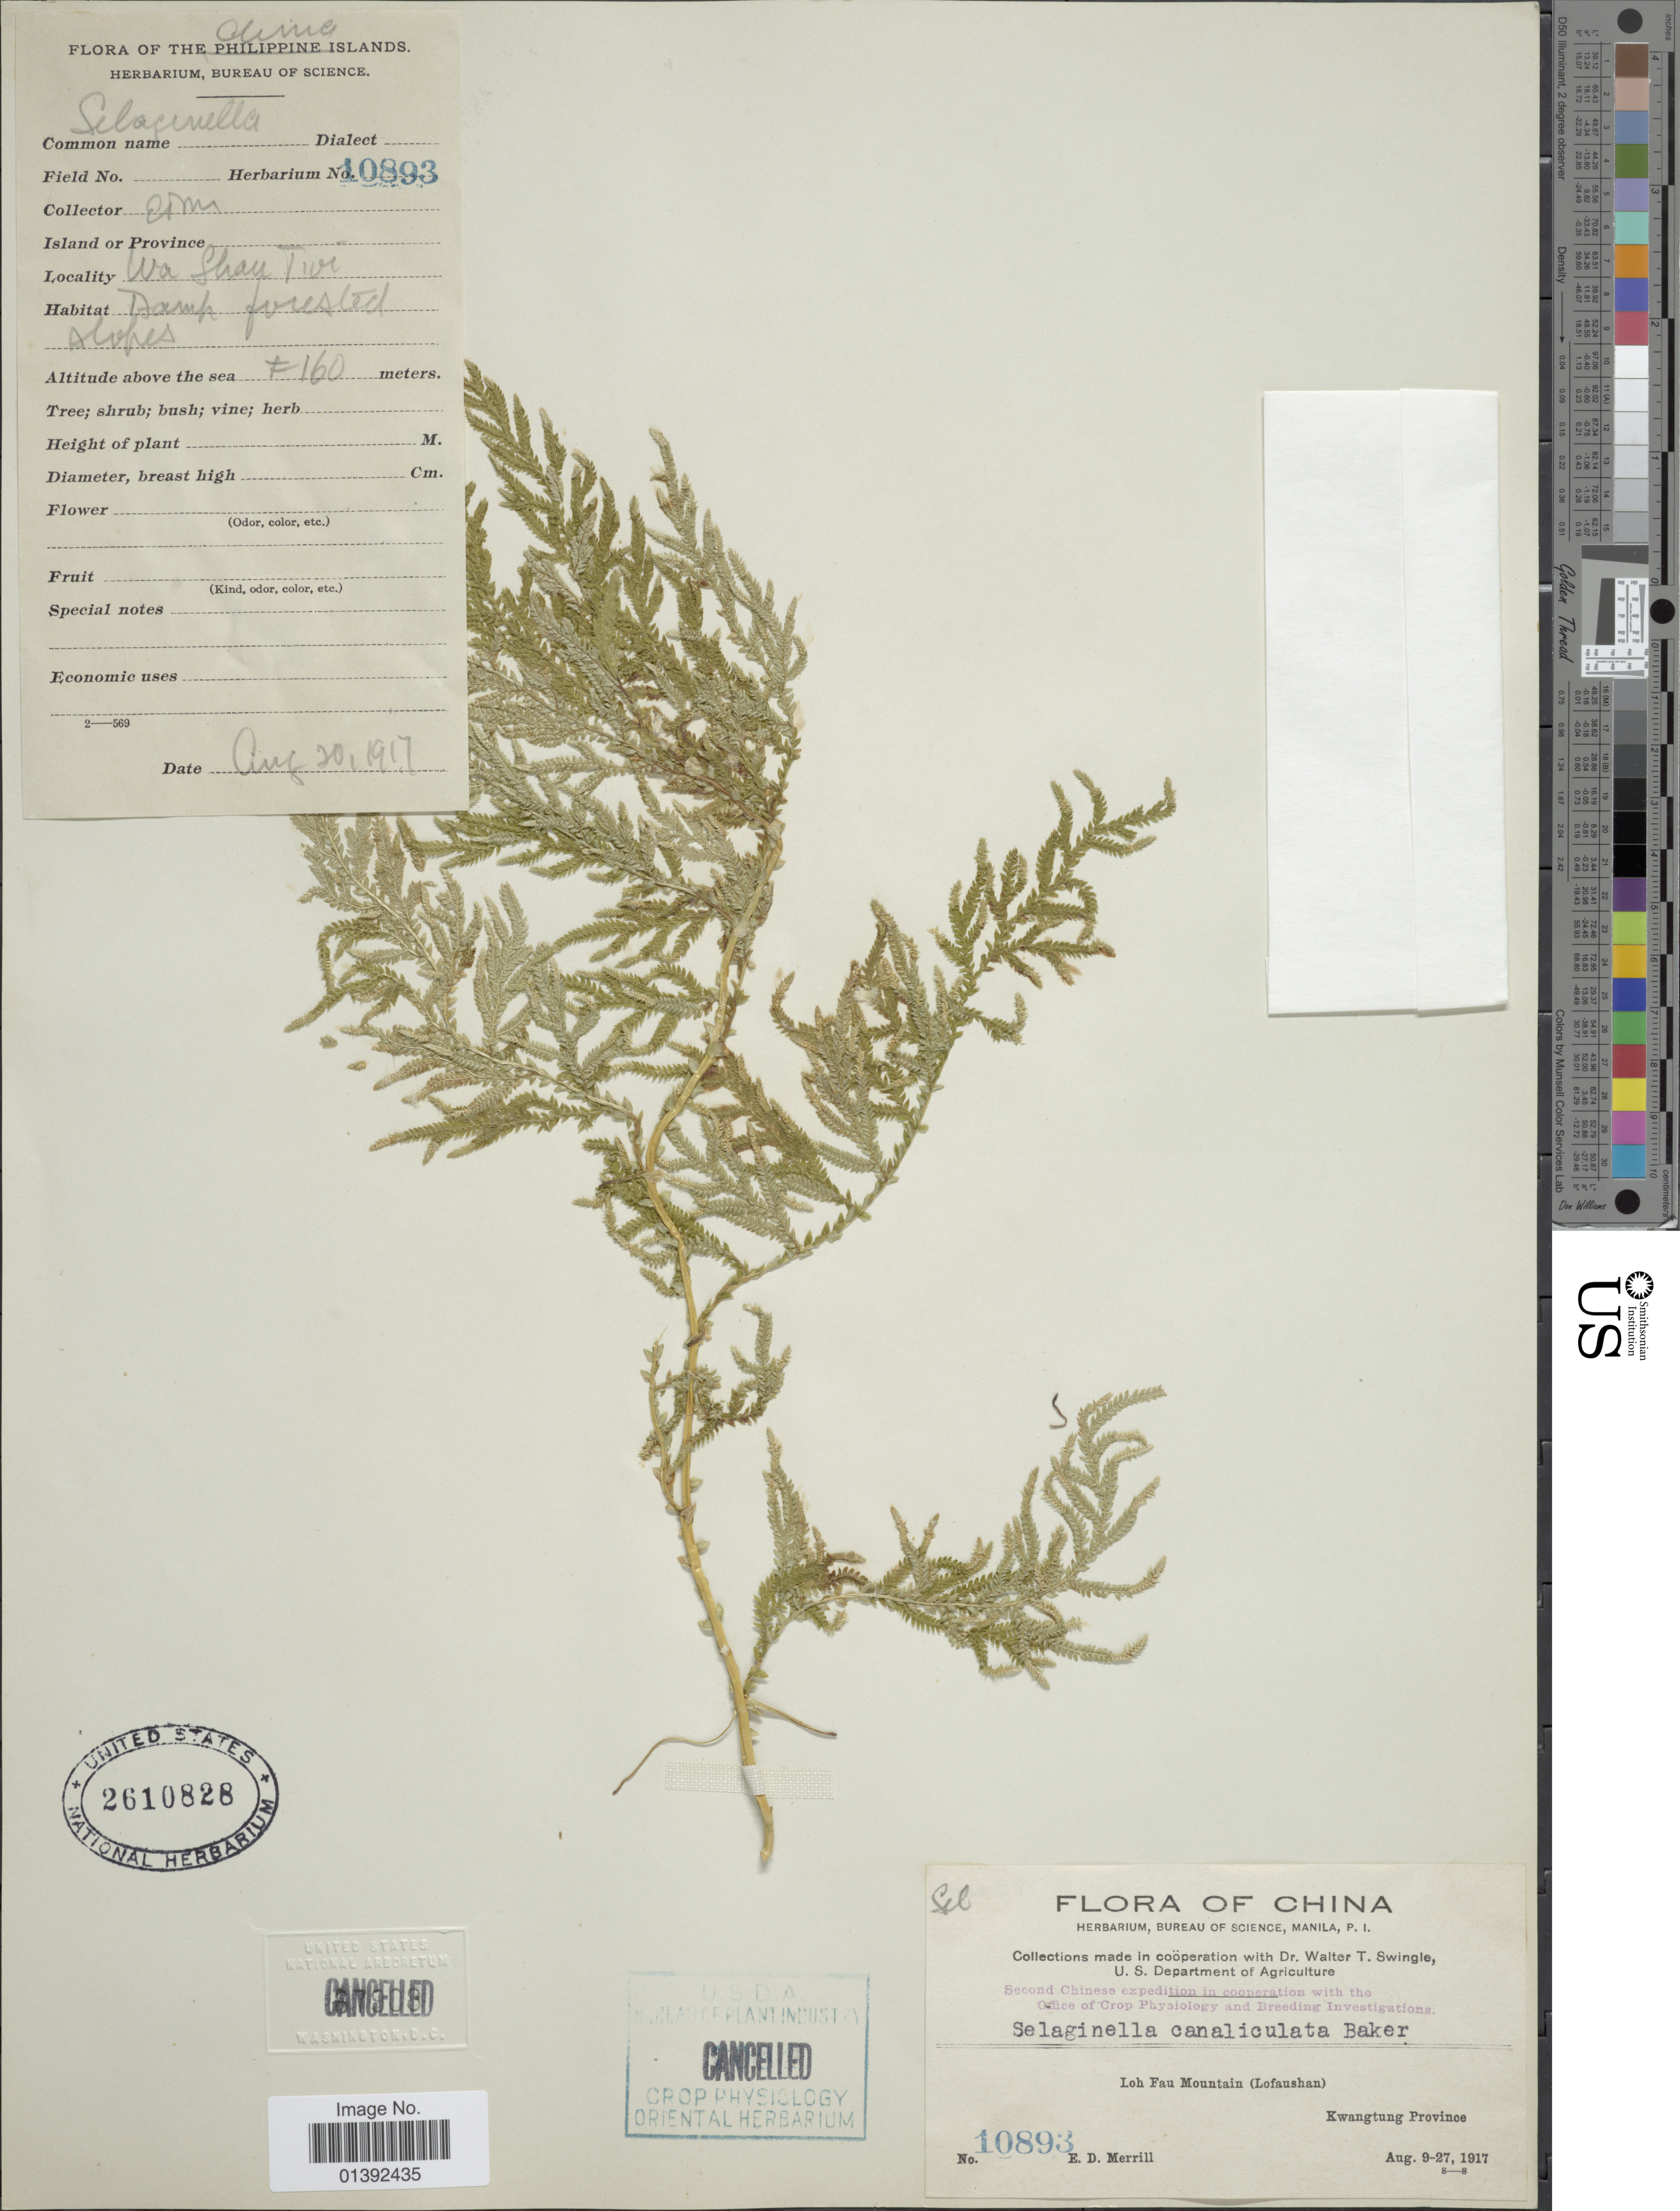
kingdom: Plantae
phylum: Tracheophyta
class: Lycopodiopsida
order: Selaginellales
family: Selaginellaceae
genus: Selaginella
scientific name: Selaginella sp.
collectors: E. D. Merrill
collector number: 10893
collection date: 1917-08-09/1917-08-27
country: China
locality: Loh Fau Mountain (Lofaushan), Kwangtung province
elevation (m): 160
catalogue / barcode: US 2610828